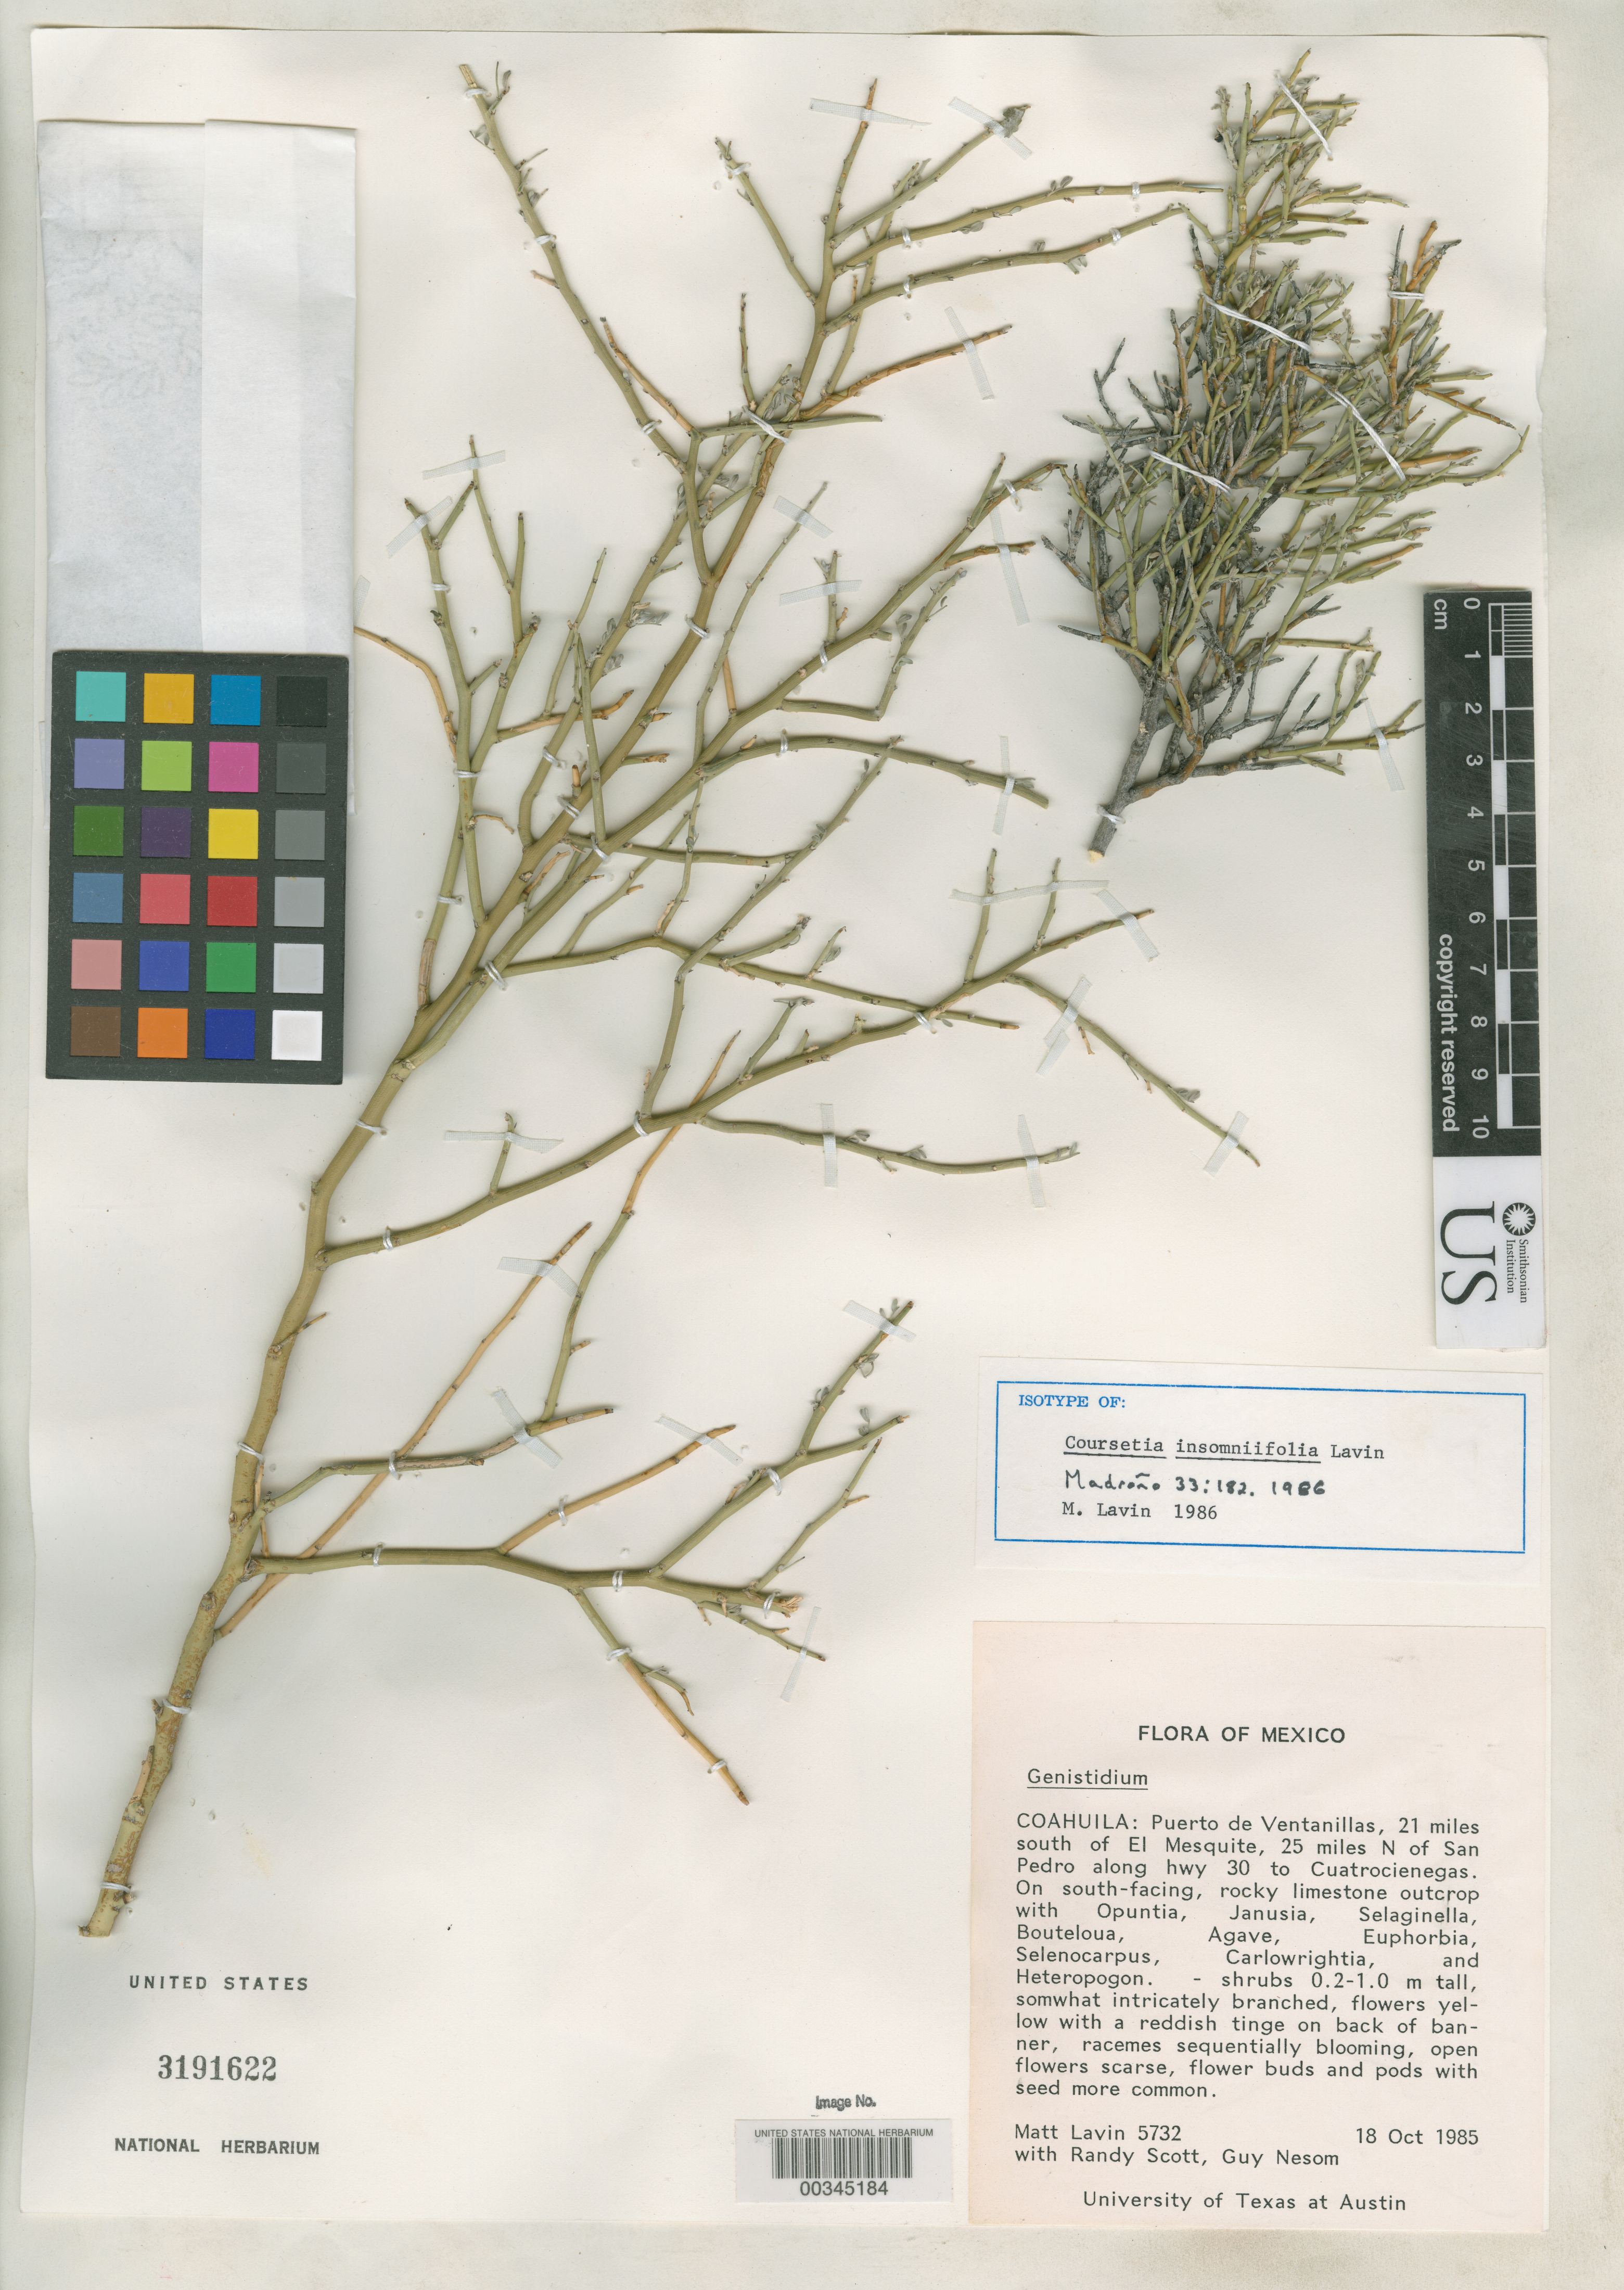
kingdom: Plantae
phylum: Tracheophyta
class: Magnoliopsida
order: Fabales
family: Fabaceae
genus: Coursetia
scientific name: Coursetia insomniifolia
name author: Lavin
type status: Isotype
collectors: M. Lavin, R. Scott & G. L. Nesom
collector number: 5732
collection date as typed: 18 Oct 1985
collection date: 1985-10-18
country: Mexico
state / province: Coahuila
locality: Puerto de Ventanillas, 21 mi S of El Mesquite, 25 mi N of San Pedro along highway 30 to Cuatrocienegas.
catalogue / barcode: US 3191622